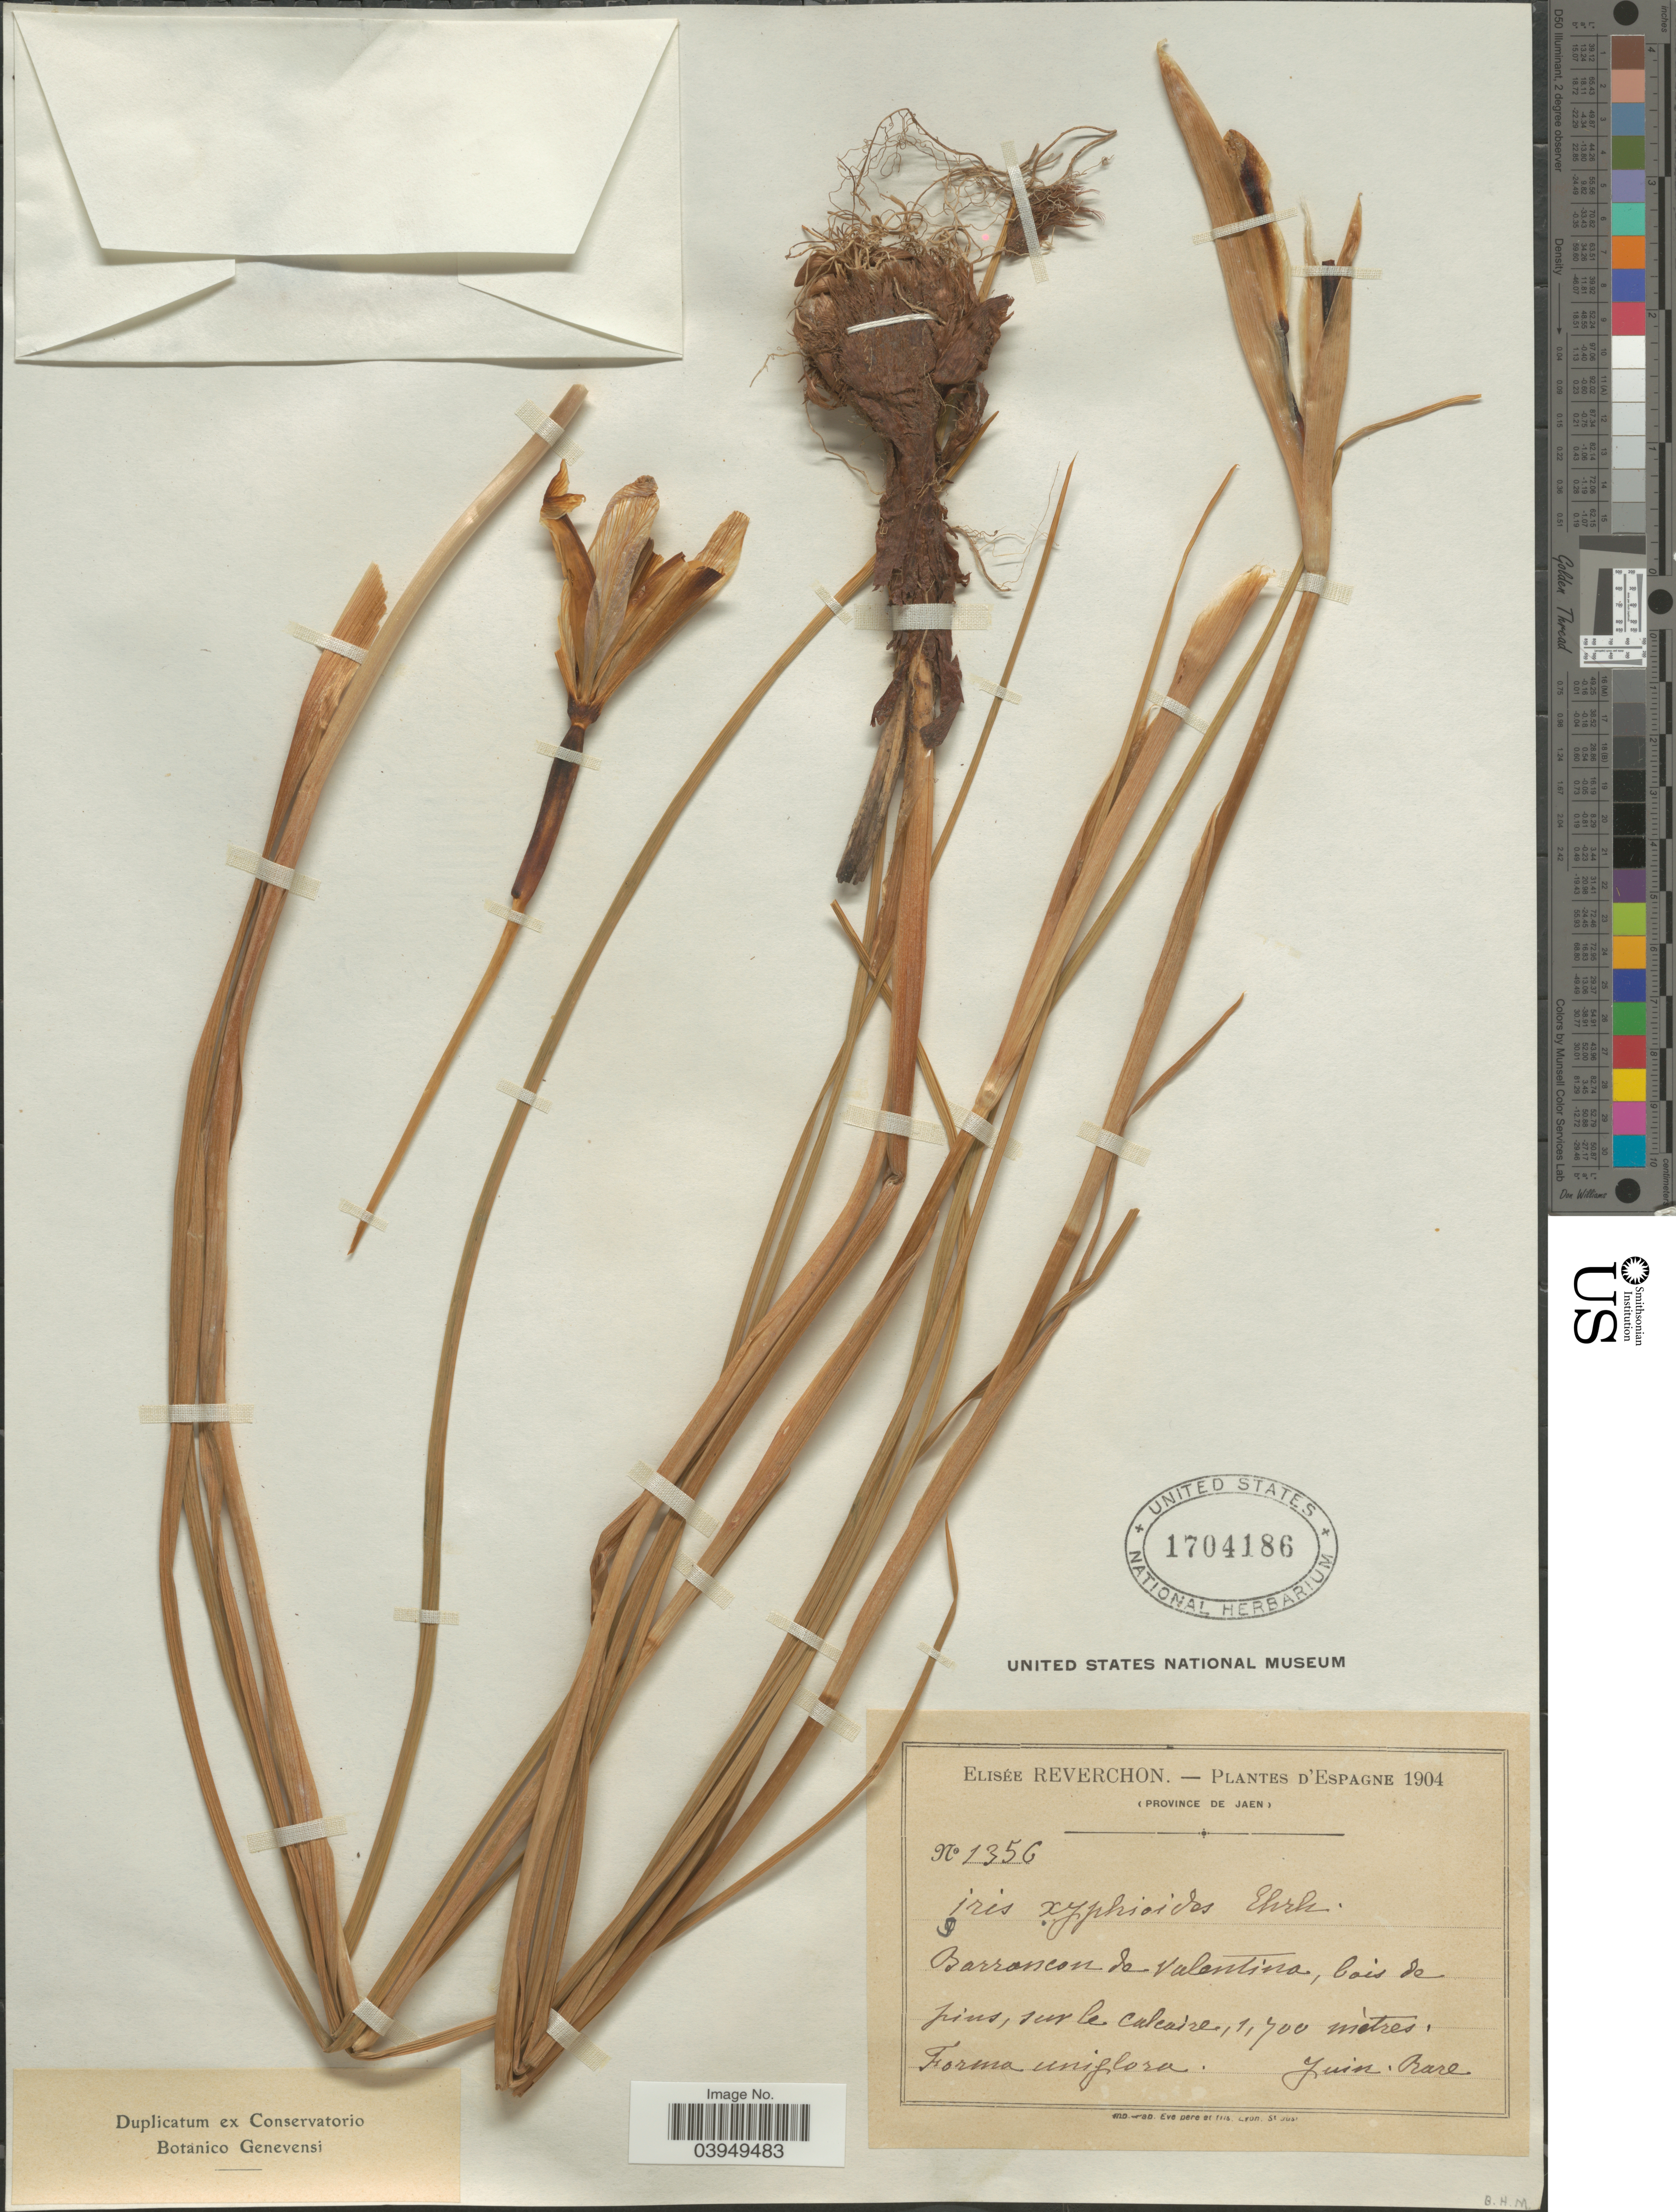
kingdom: Plantae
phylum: Tracheophyta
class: Liliopsida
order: Asparagales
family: Iridaceae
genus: Iris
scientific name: Iris xiphioides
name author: Ehrh.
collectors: E. Reverchon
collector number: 1356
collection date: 1904-06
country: Spain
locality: Espagne. Province de Jaen. Barrancon do Valentina, bois de pins, sur le calcaire.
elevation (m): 1700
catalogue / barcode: US 1704186